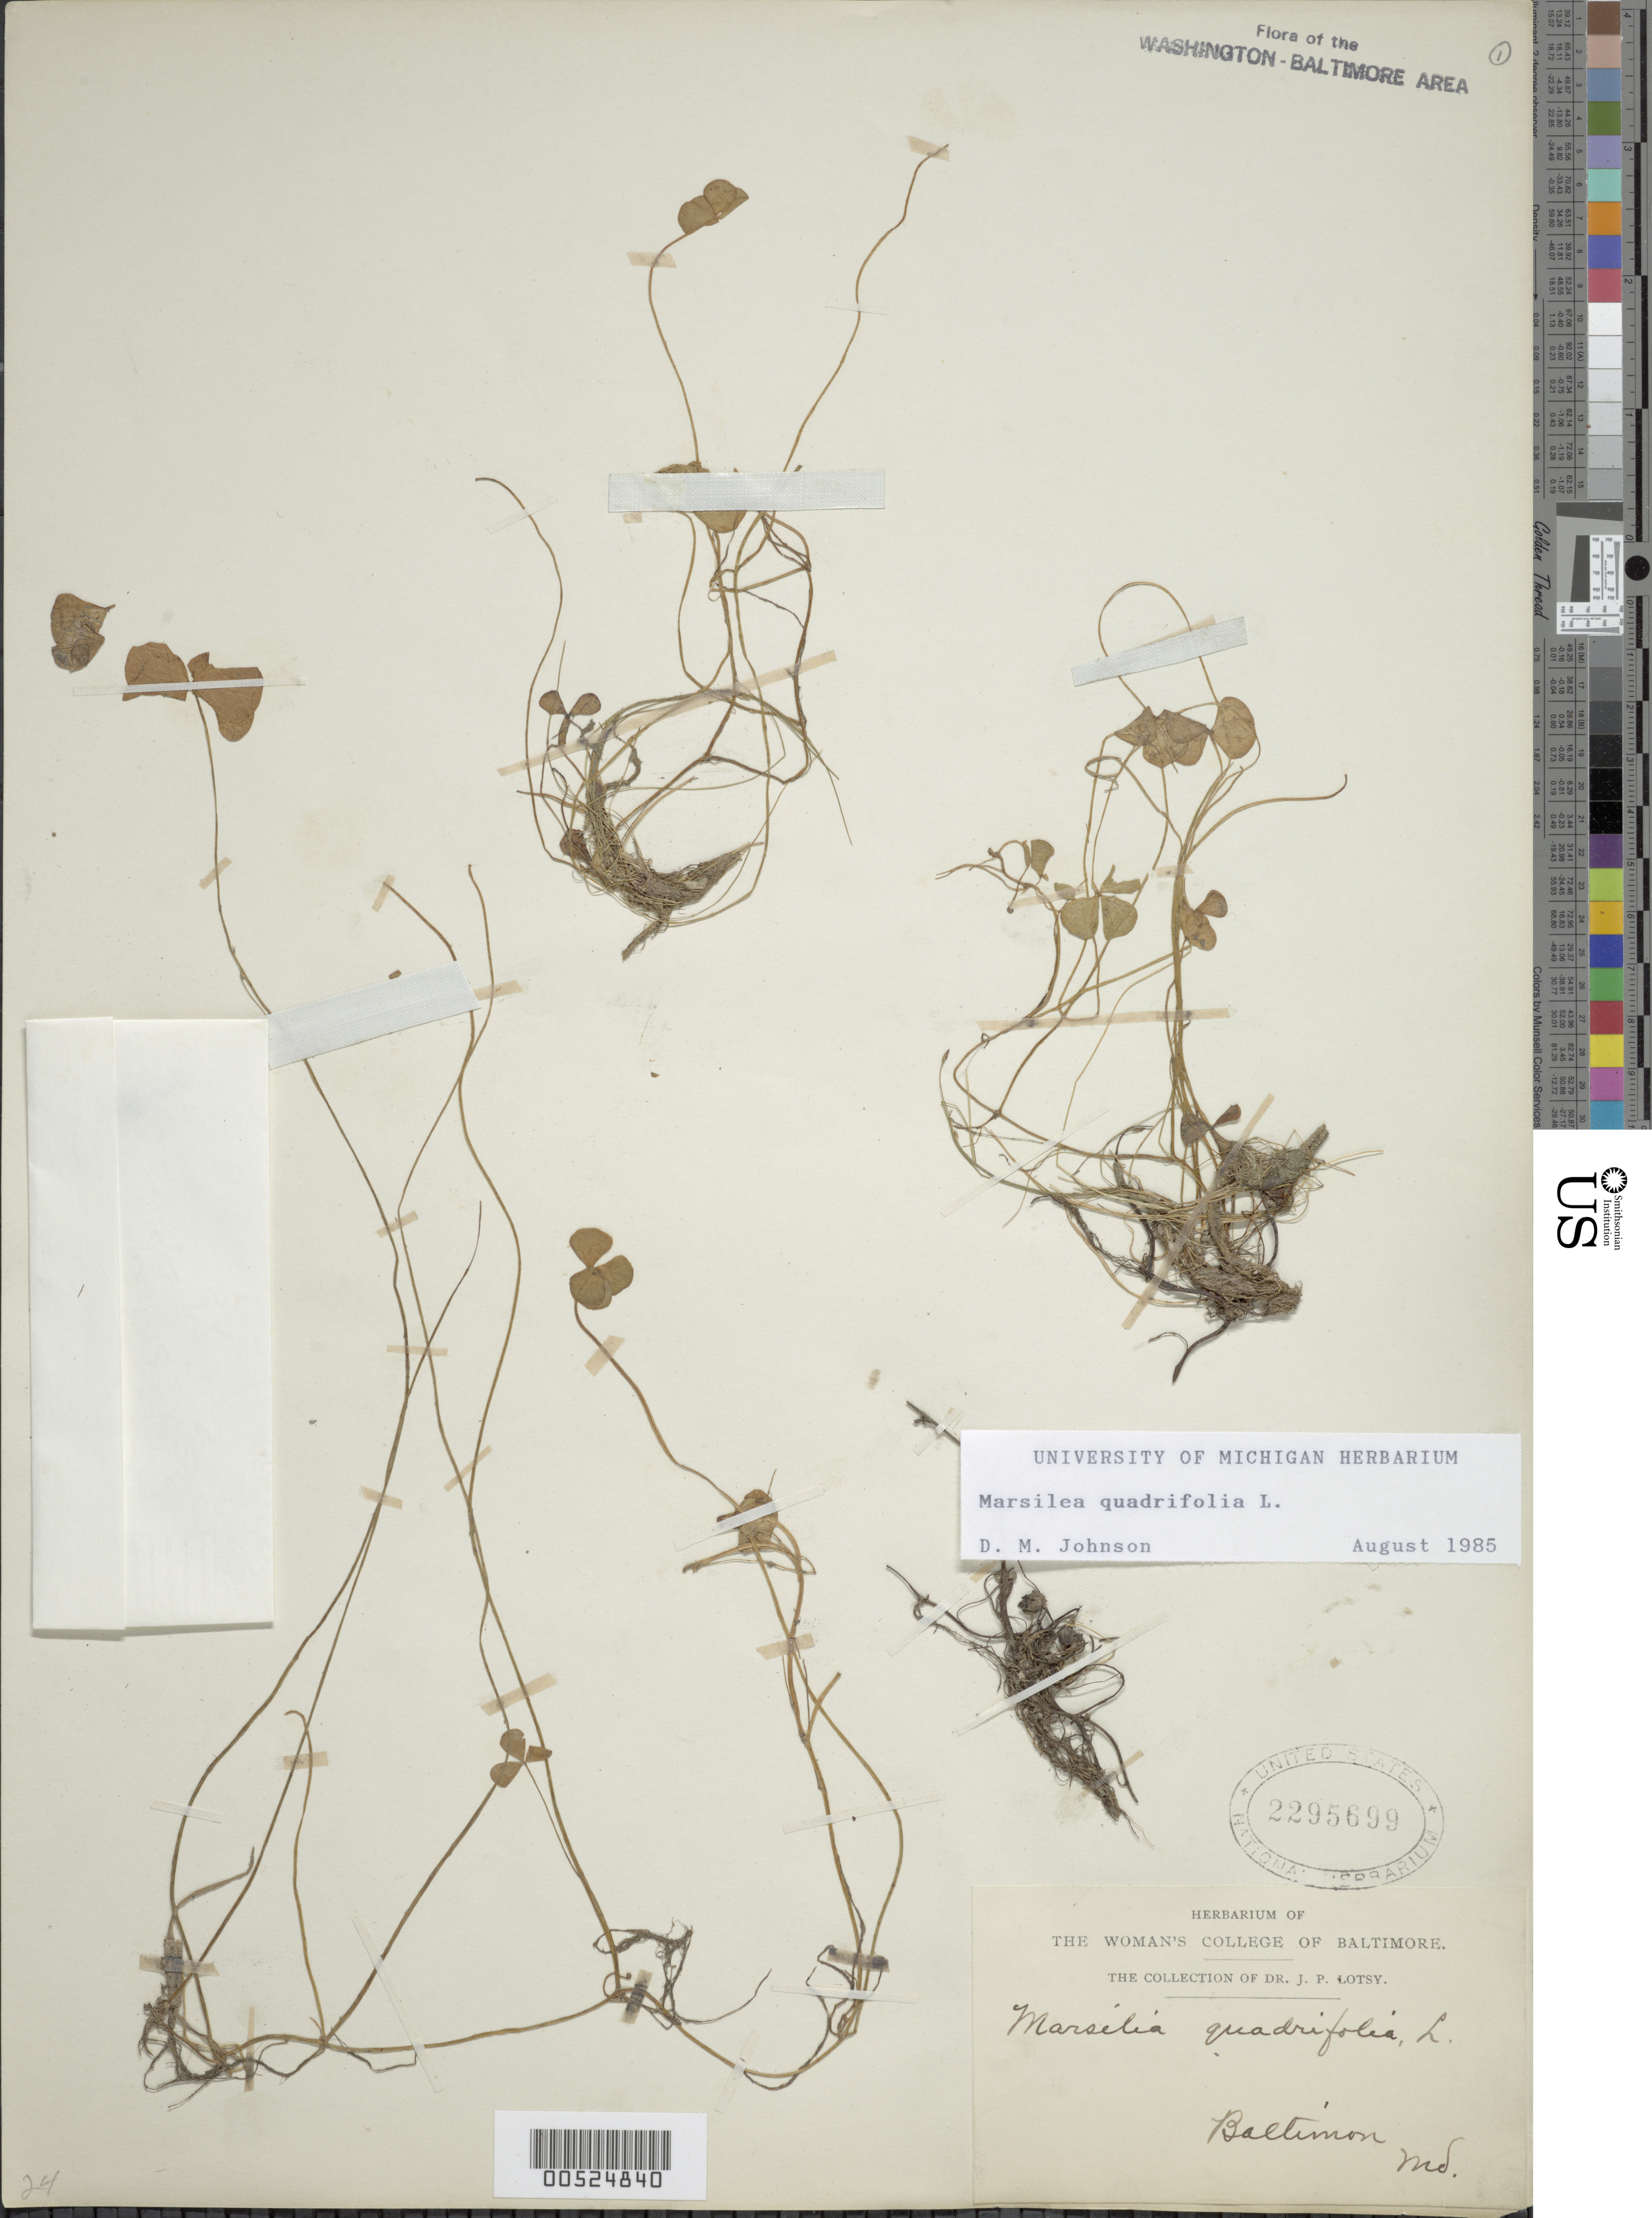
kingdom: Plantae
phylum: Tracheophyta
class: Polypodiopsida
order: Salviniales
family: Marsileaceae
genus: Marsilea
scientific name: Marsilea quadrifolia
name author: L.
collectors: J. Lotsy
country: United States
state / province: Maryland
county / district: City of Baltimore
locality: Baltimore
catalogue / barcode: US 2295699